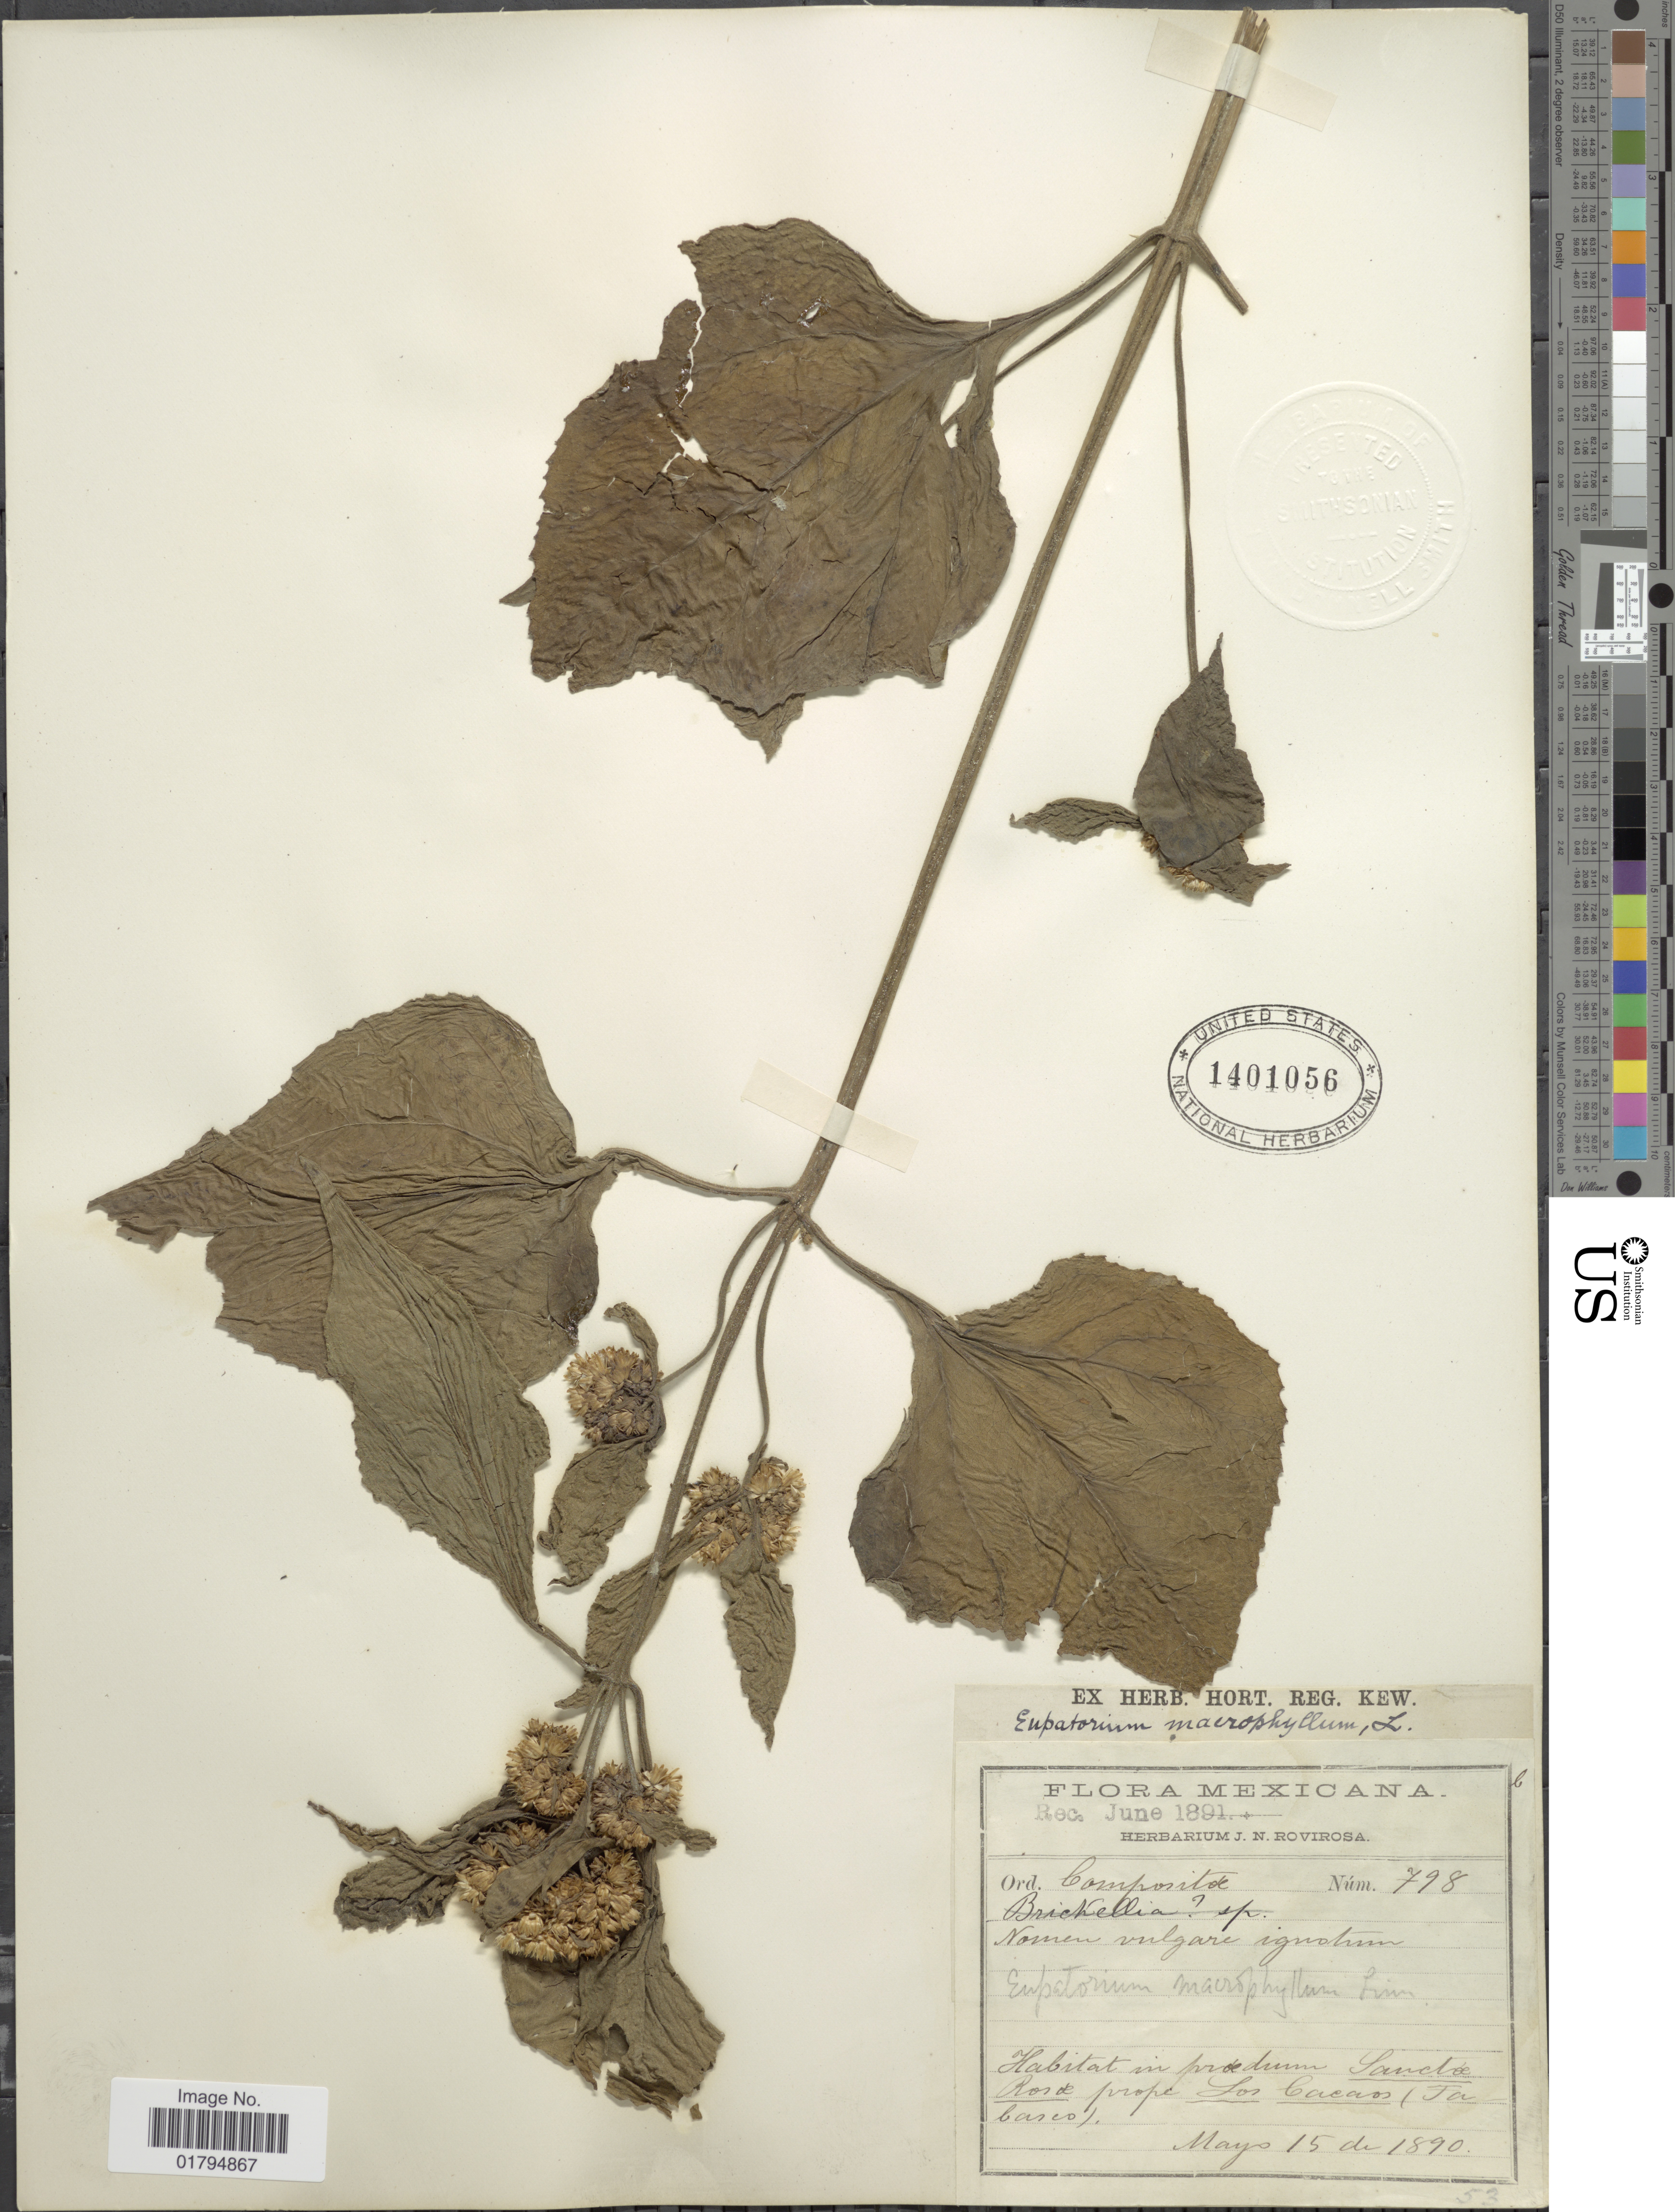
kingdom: Plantae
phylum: Tracheophyta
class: Magnoliopsida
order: Asterales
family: Asteraceae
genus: Schistocarpha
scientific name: Schistocarpha eupatorioides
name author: (Fenzl) Kuntze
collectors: ex herb. J.N. Rovirosa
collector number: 798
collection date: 1890-05-15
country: Mexico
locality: Sanctae Rosae prope Los Cacaos (Tabasco)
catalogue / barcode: US 1401056